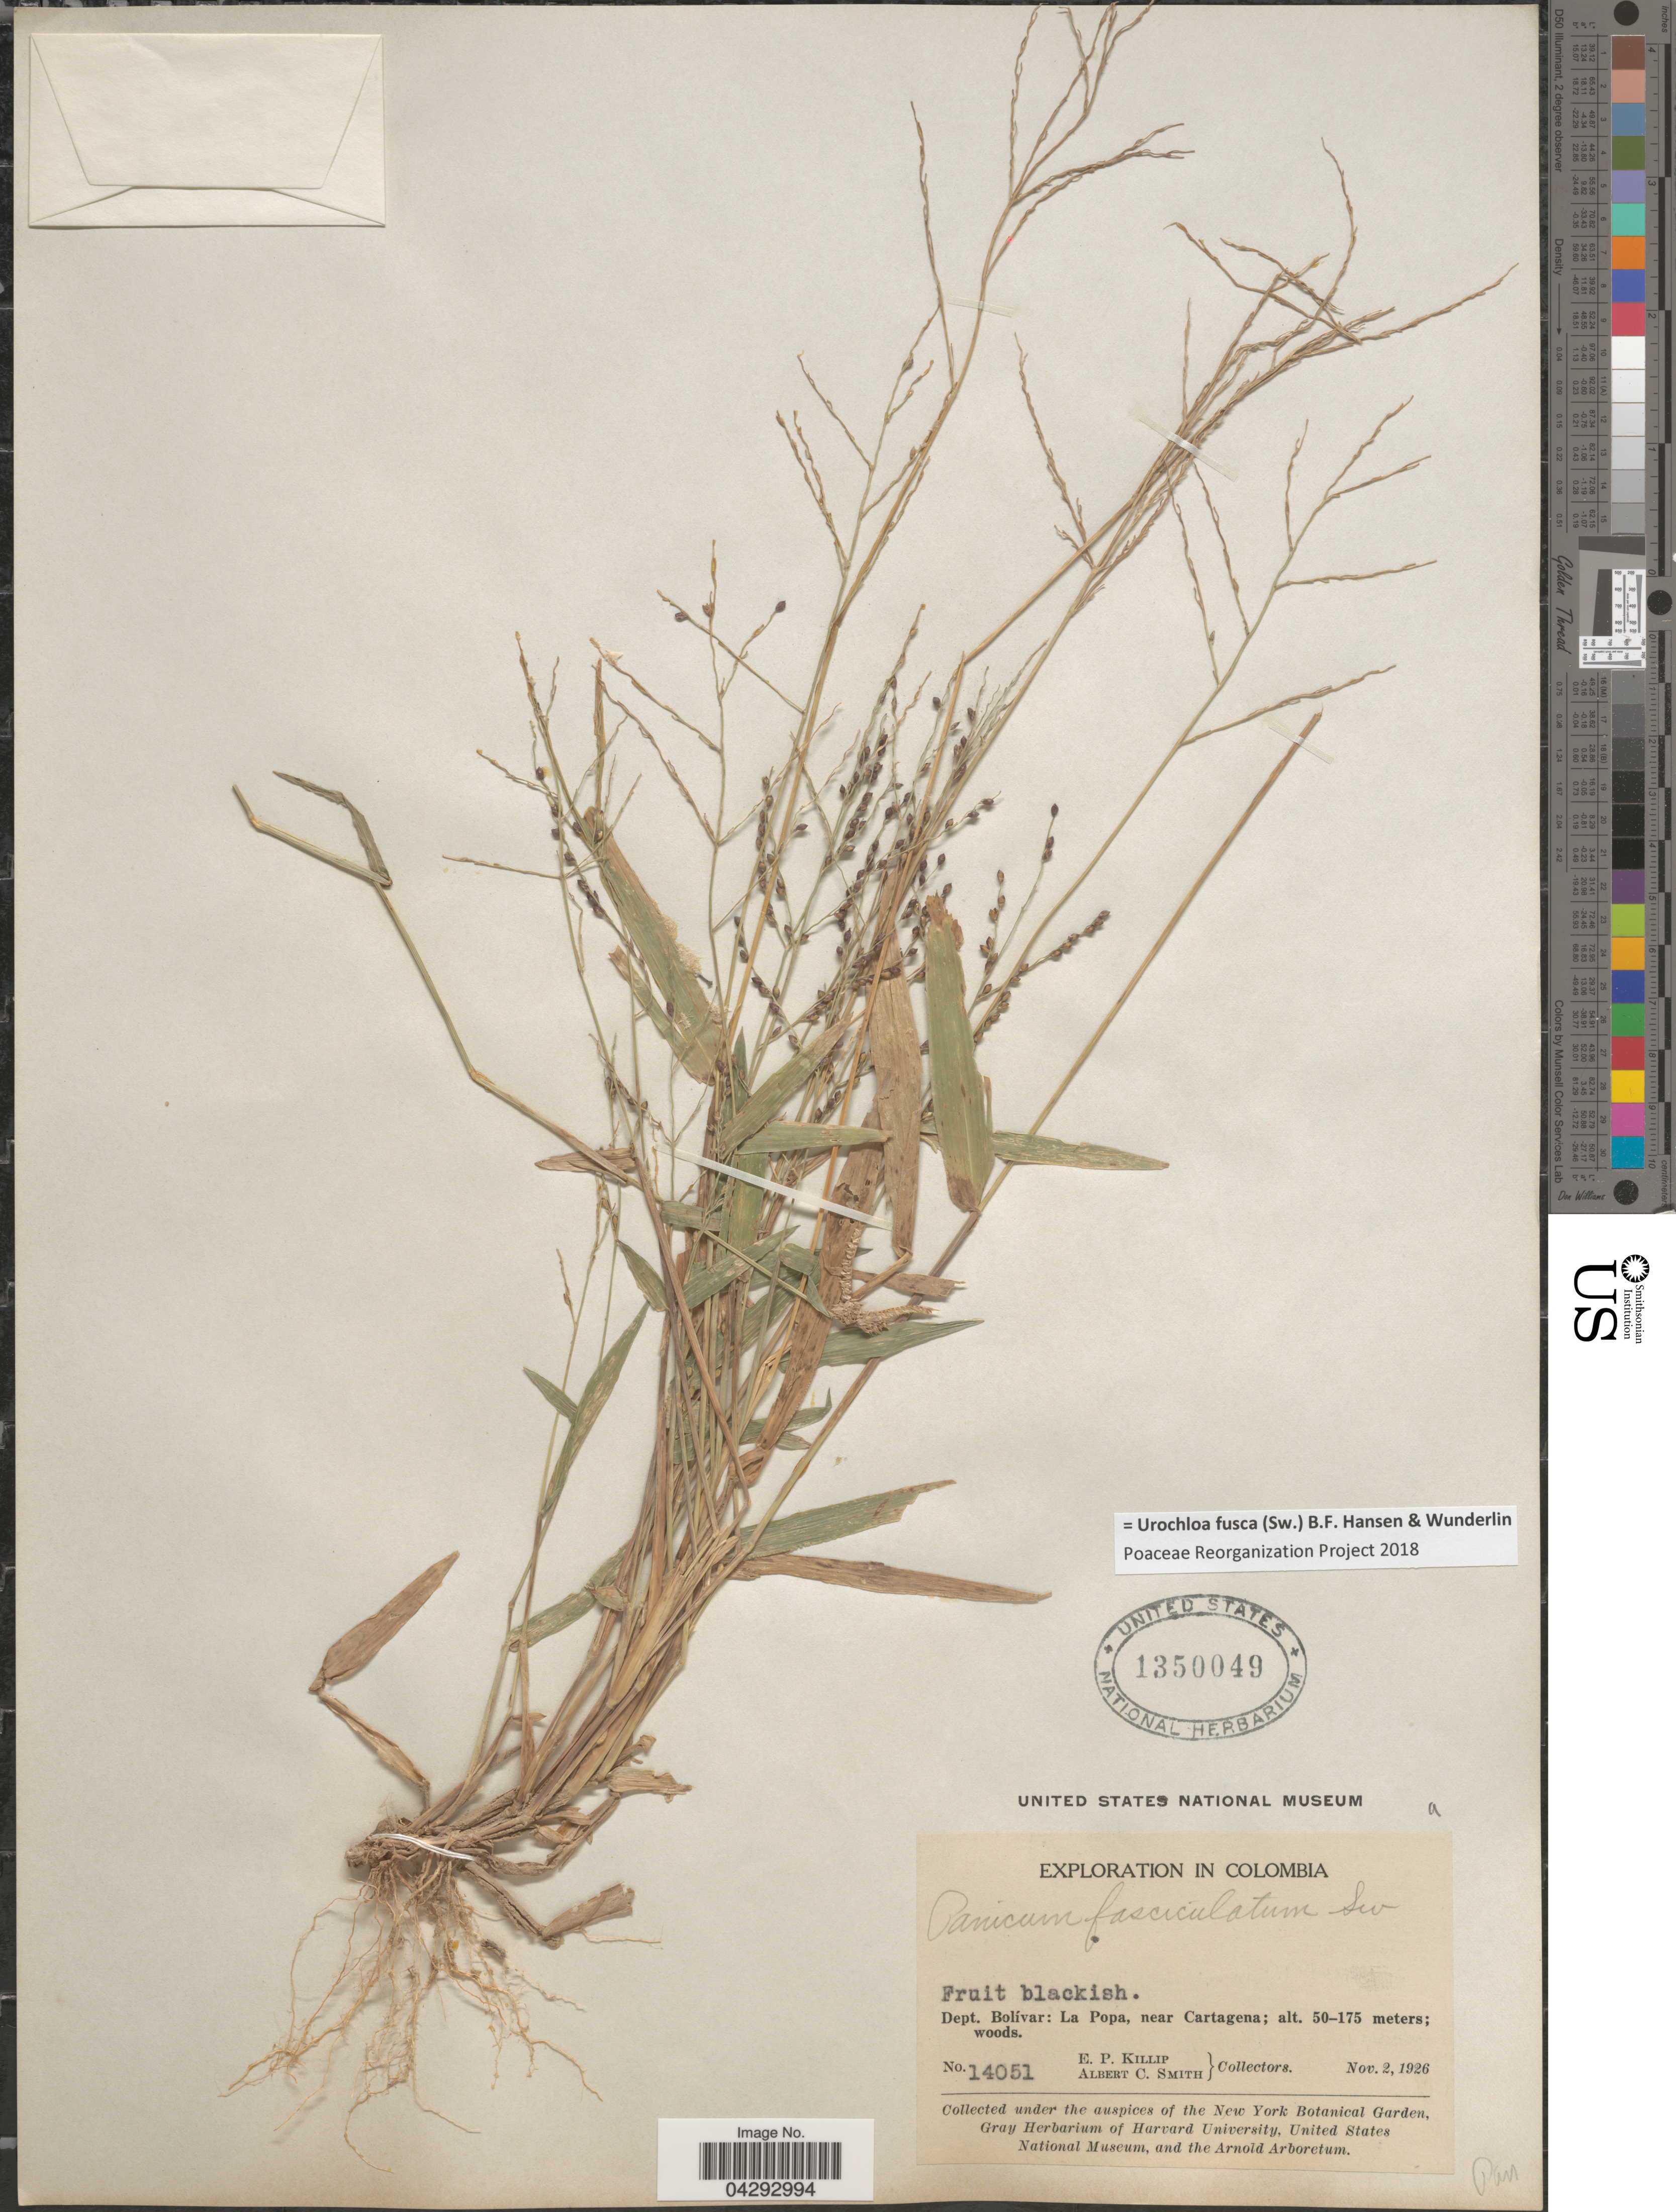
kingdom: Plantae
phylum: Tracheophyta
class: Liliopsida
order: Poales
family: Poaceae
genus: Urochloa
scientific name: Urochloa fusca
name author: (Sw.) B.F. Hansen & Wunderlin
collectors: E. P. Killip & A. C. Smith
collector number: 14051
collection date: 1926-11-02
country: Colombia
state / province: Bolívar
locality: Exploration in Colombia. Dept. Bolívar: La Popa, near Cartagena.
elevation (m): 50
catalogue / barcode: US 1350049